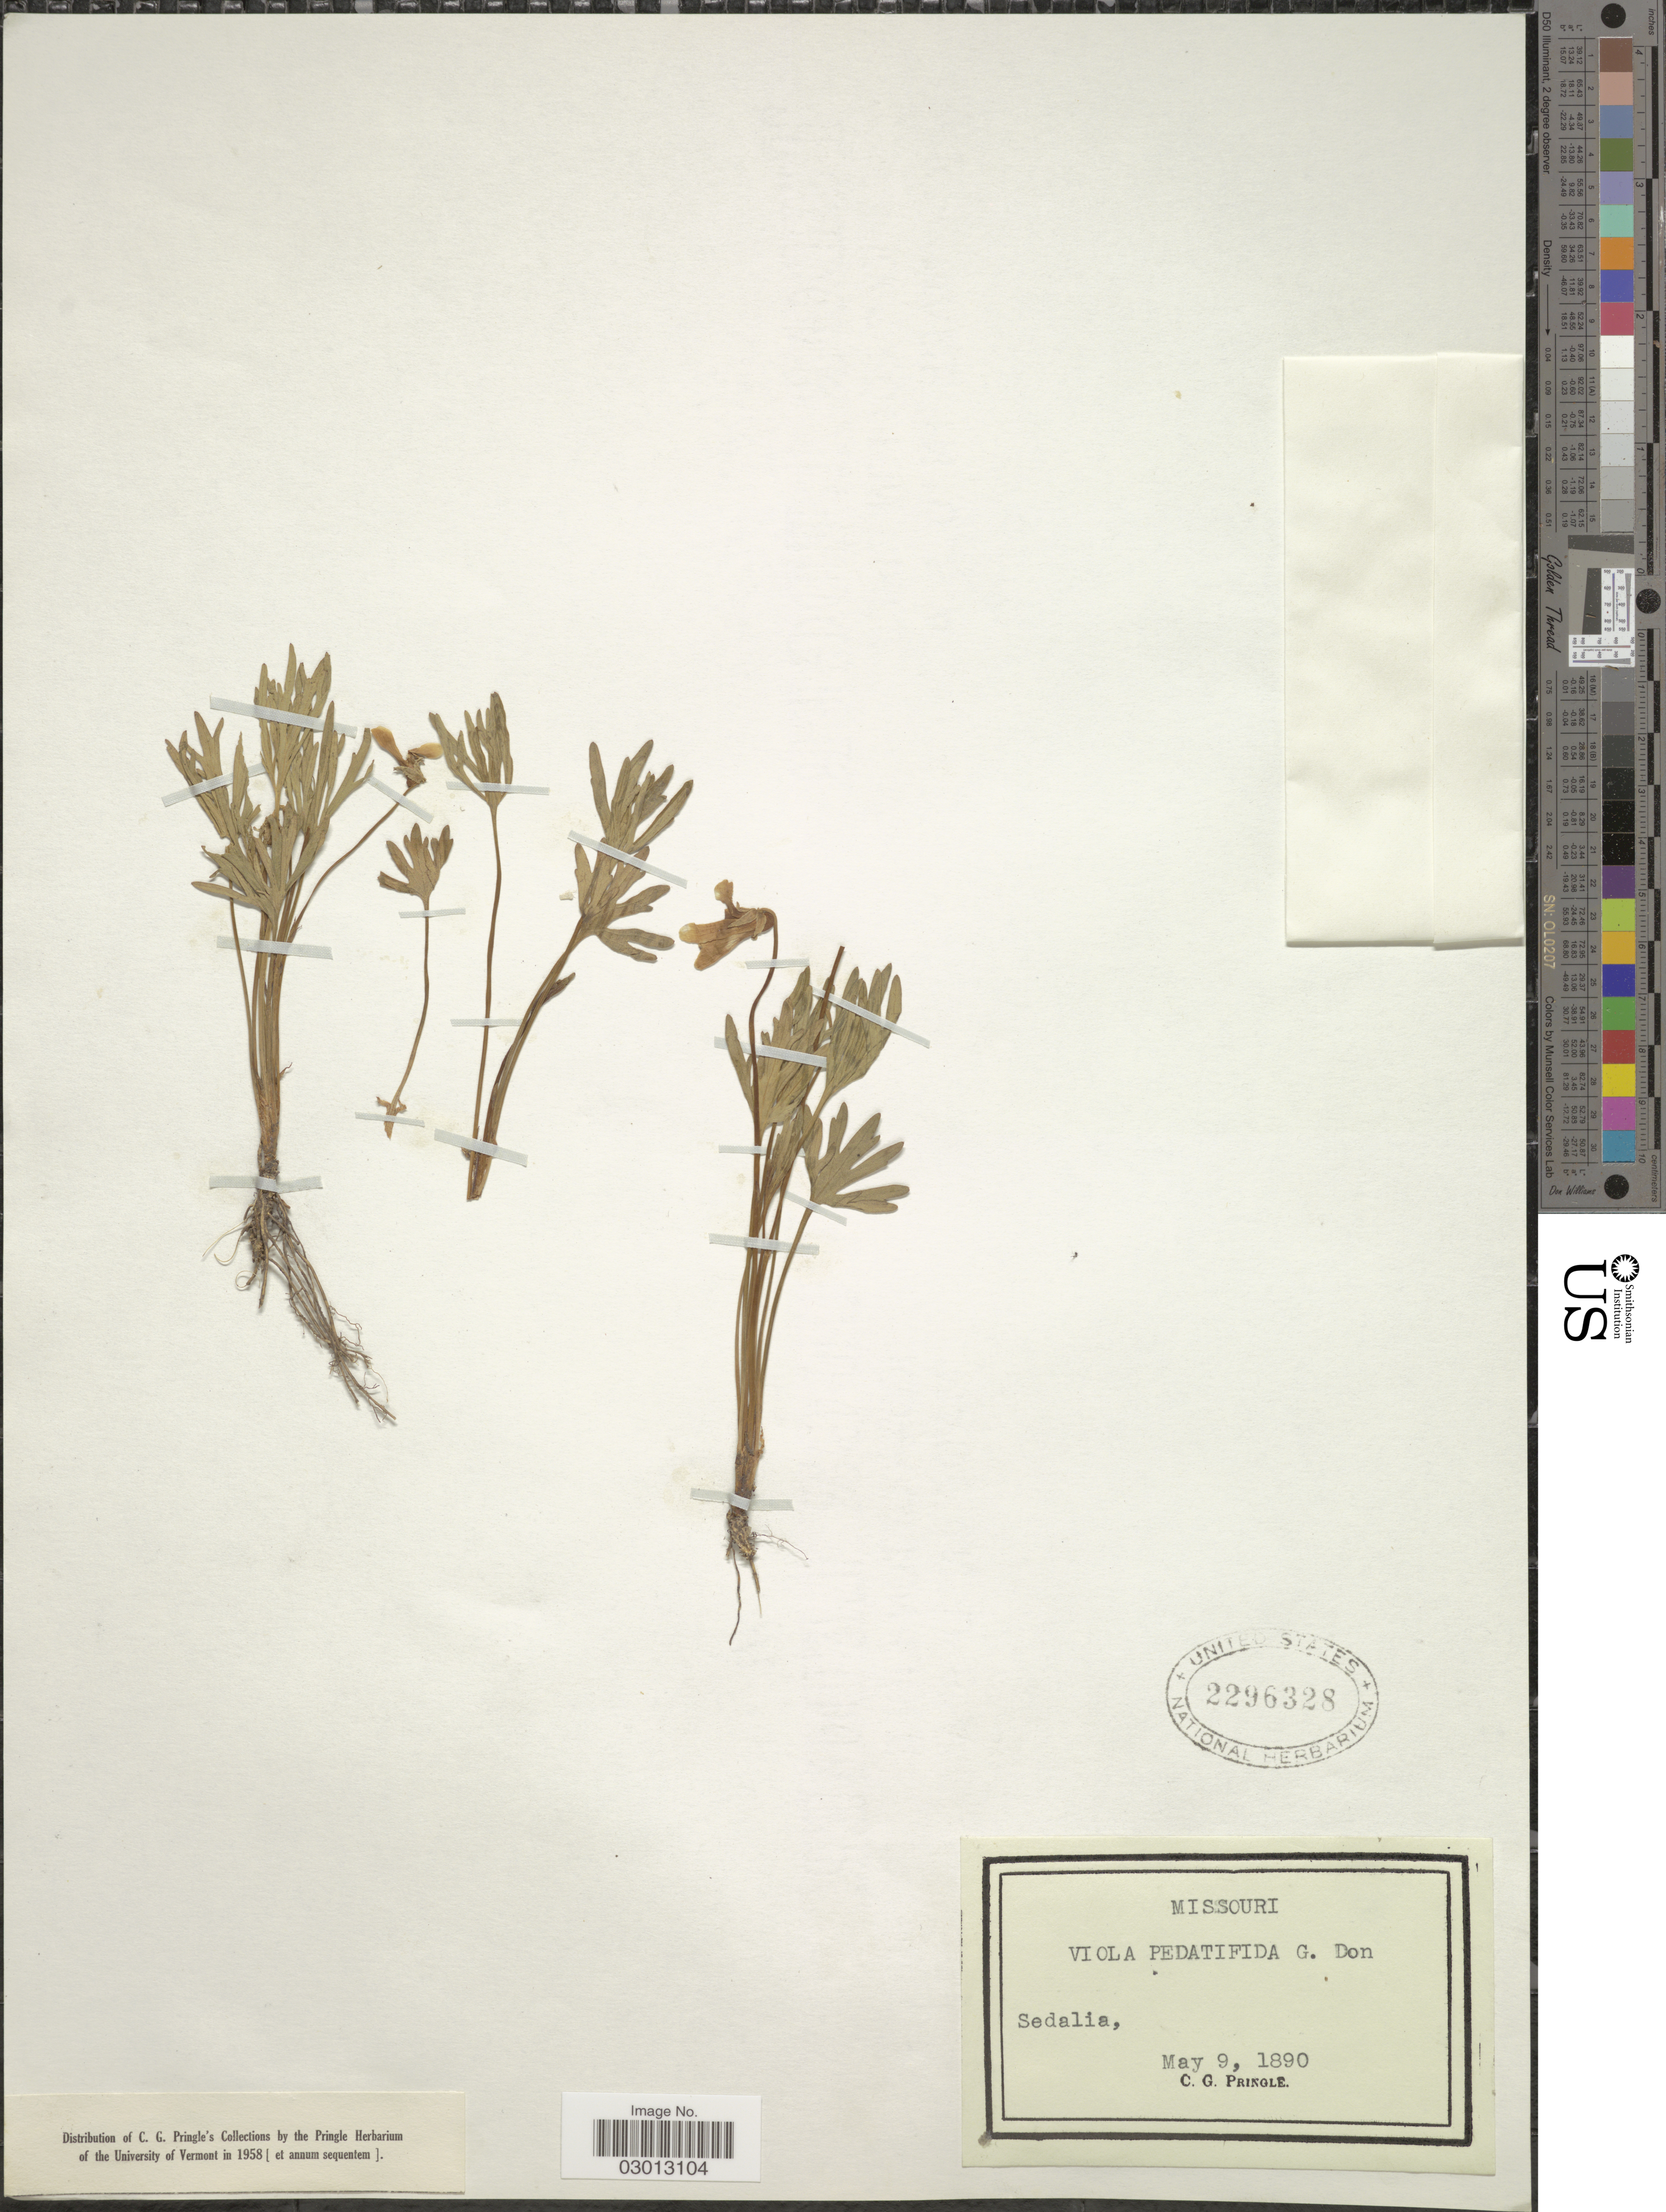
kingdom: Plantae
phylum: Tracheophyta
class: Magnoliopsida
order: Malpighiales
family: Violaceae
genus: Viola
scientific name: Viola pedatifida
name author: G. Don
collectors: C. G. Pringle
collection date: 1890-05-09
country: United States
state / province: Missouri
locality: Sedalia.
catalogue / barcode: US 2296328